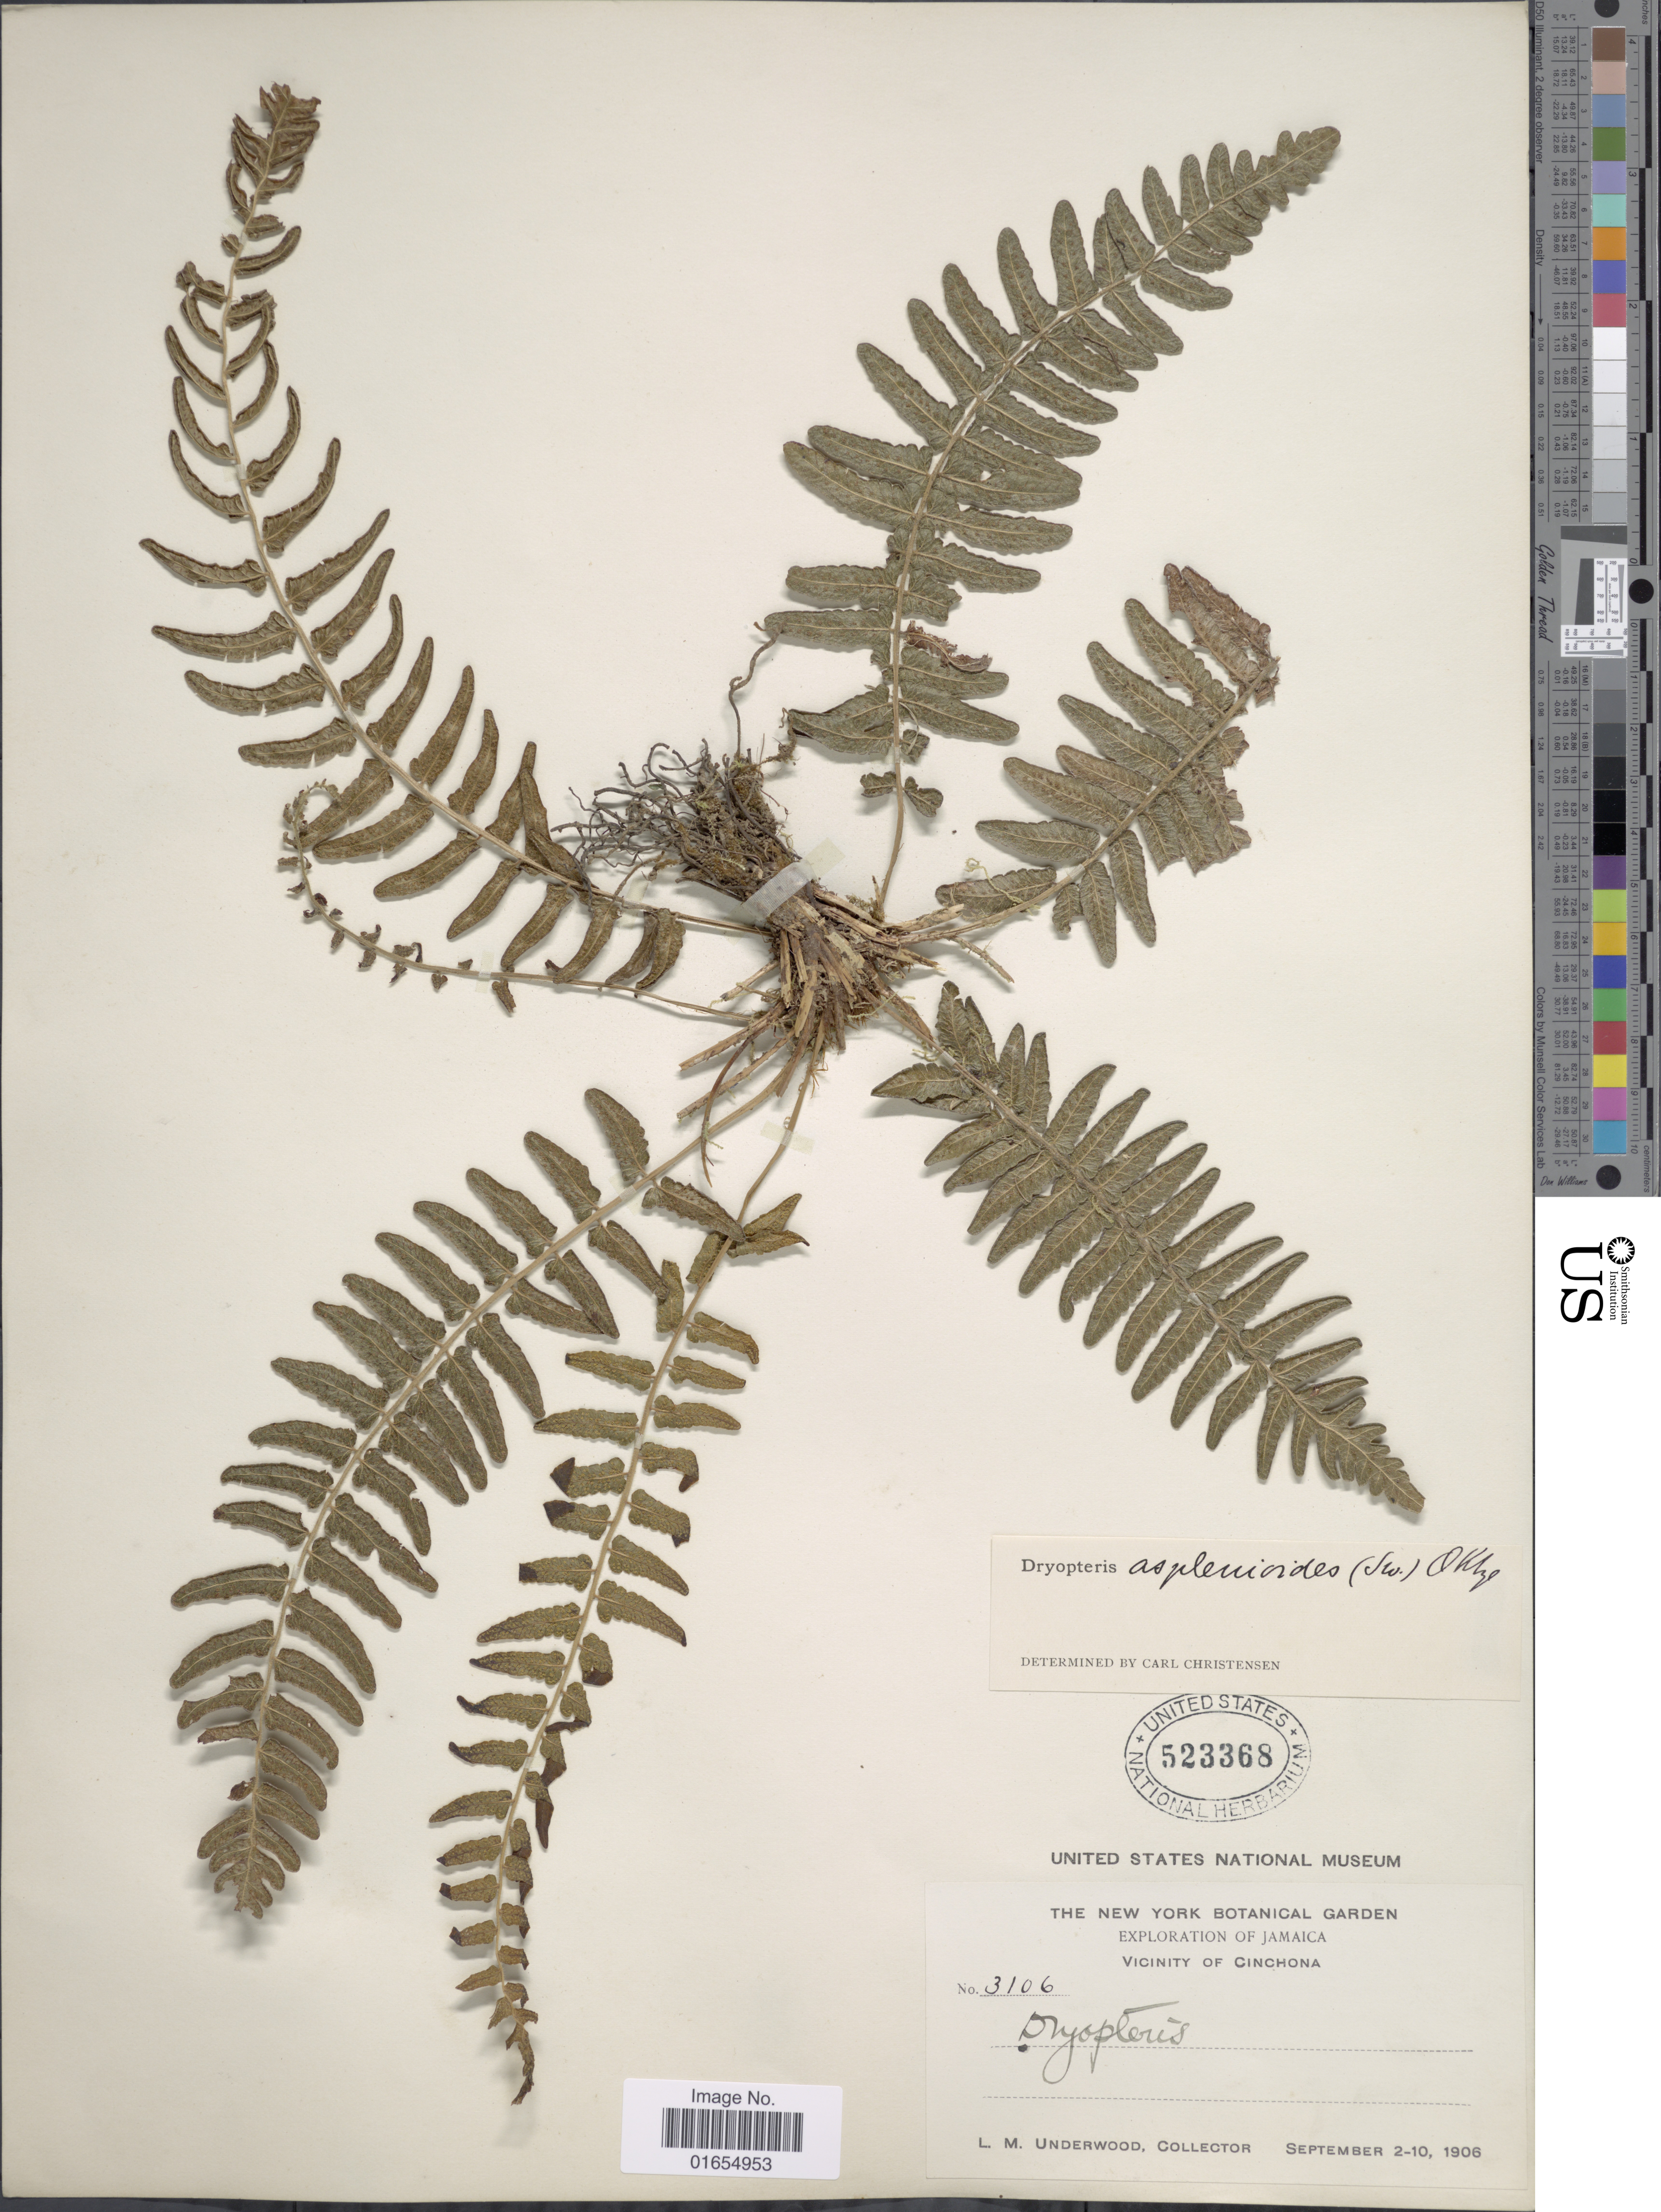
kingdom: Plantae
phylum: Tracheophyta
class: Polypodiopsida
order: Polypodiales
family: Thelypteridaceae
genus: Goniopteris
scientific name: Goniopteris retroflexa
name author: (L.) Pic. Serm.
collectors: L. M. Underwood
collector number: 3106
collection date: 1906-09-02/1906-09-10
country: Jamaica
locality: Vicinity of Cinchona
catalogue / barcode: US 523368